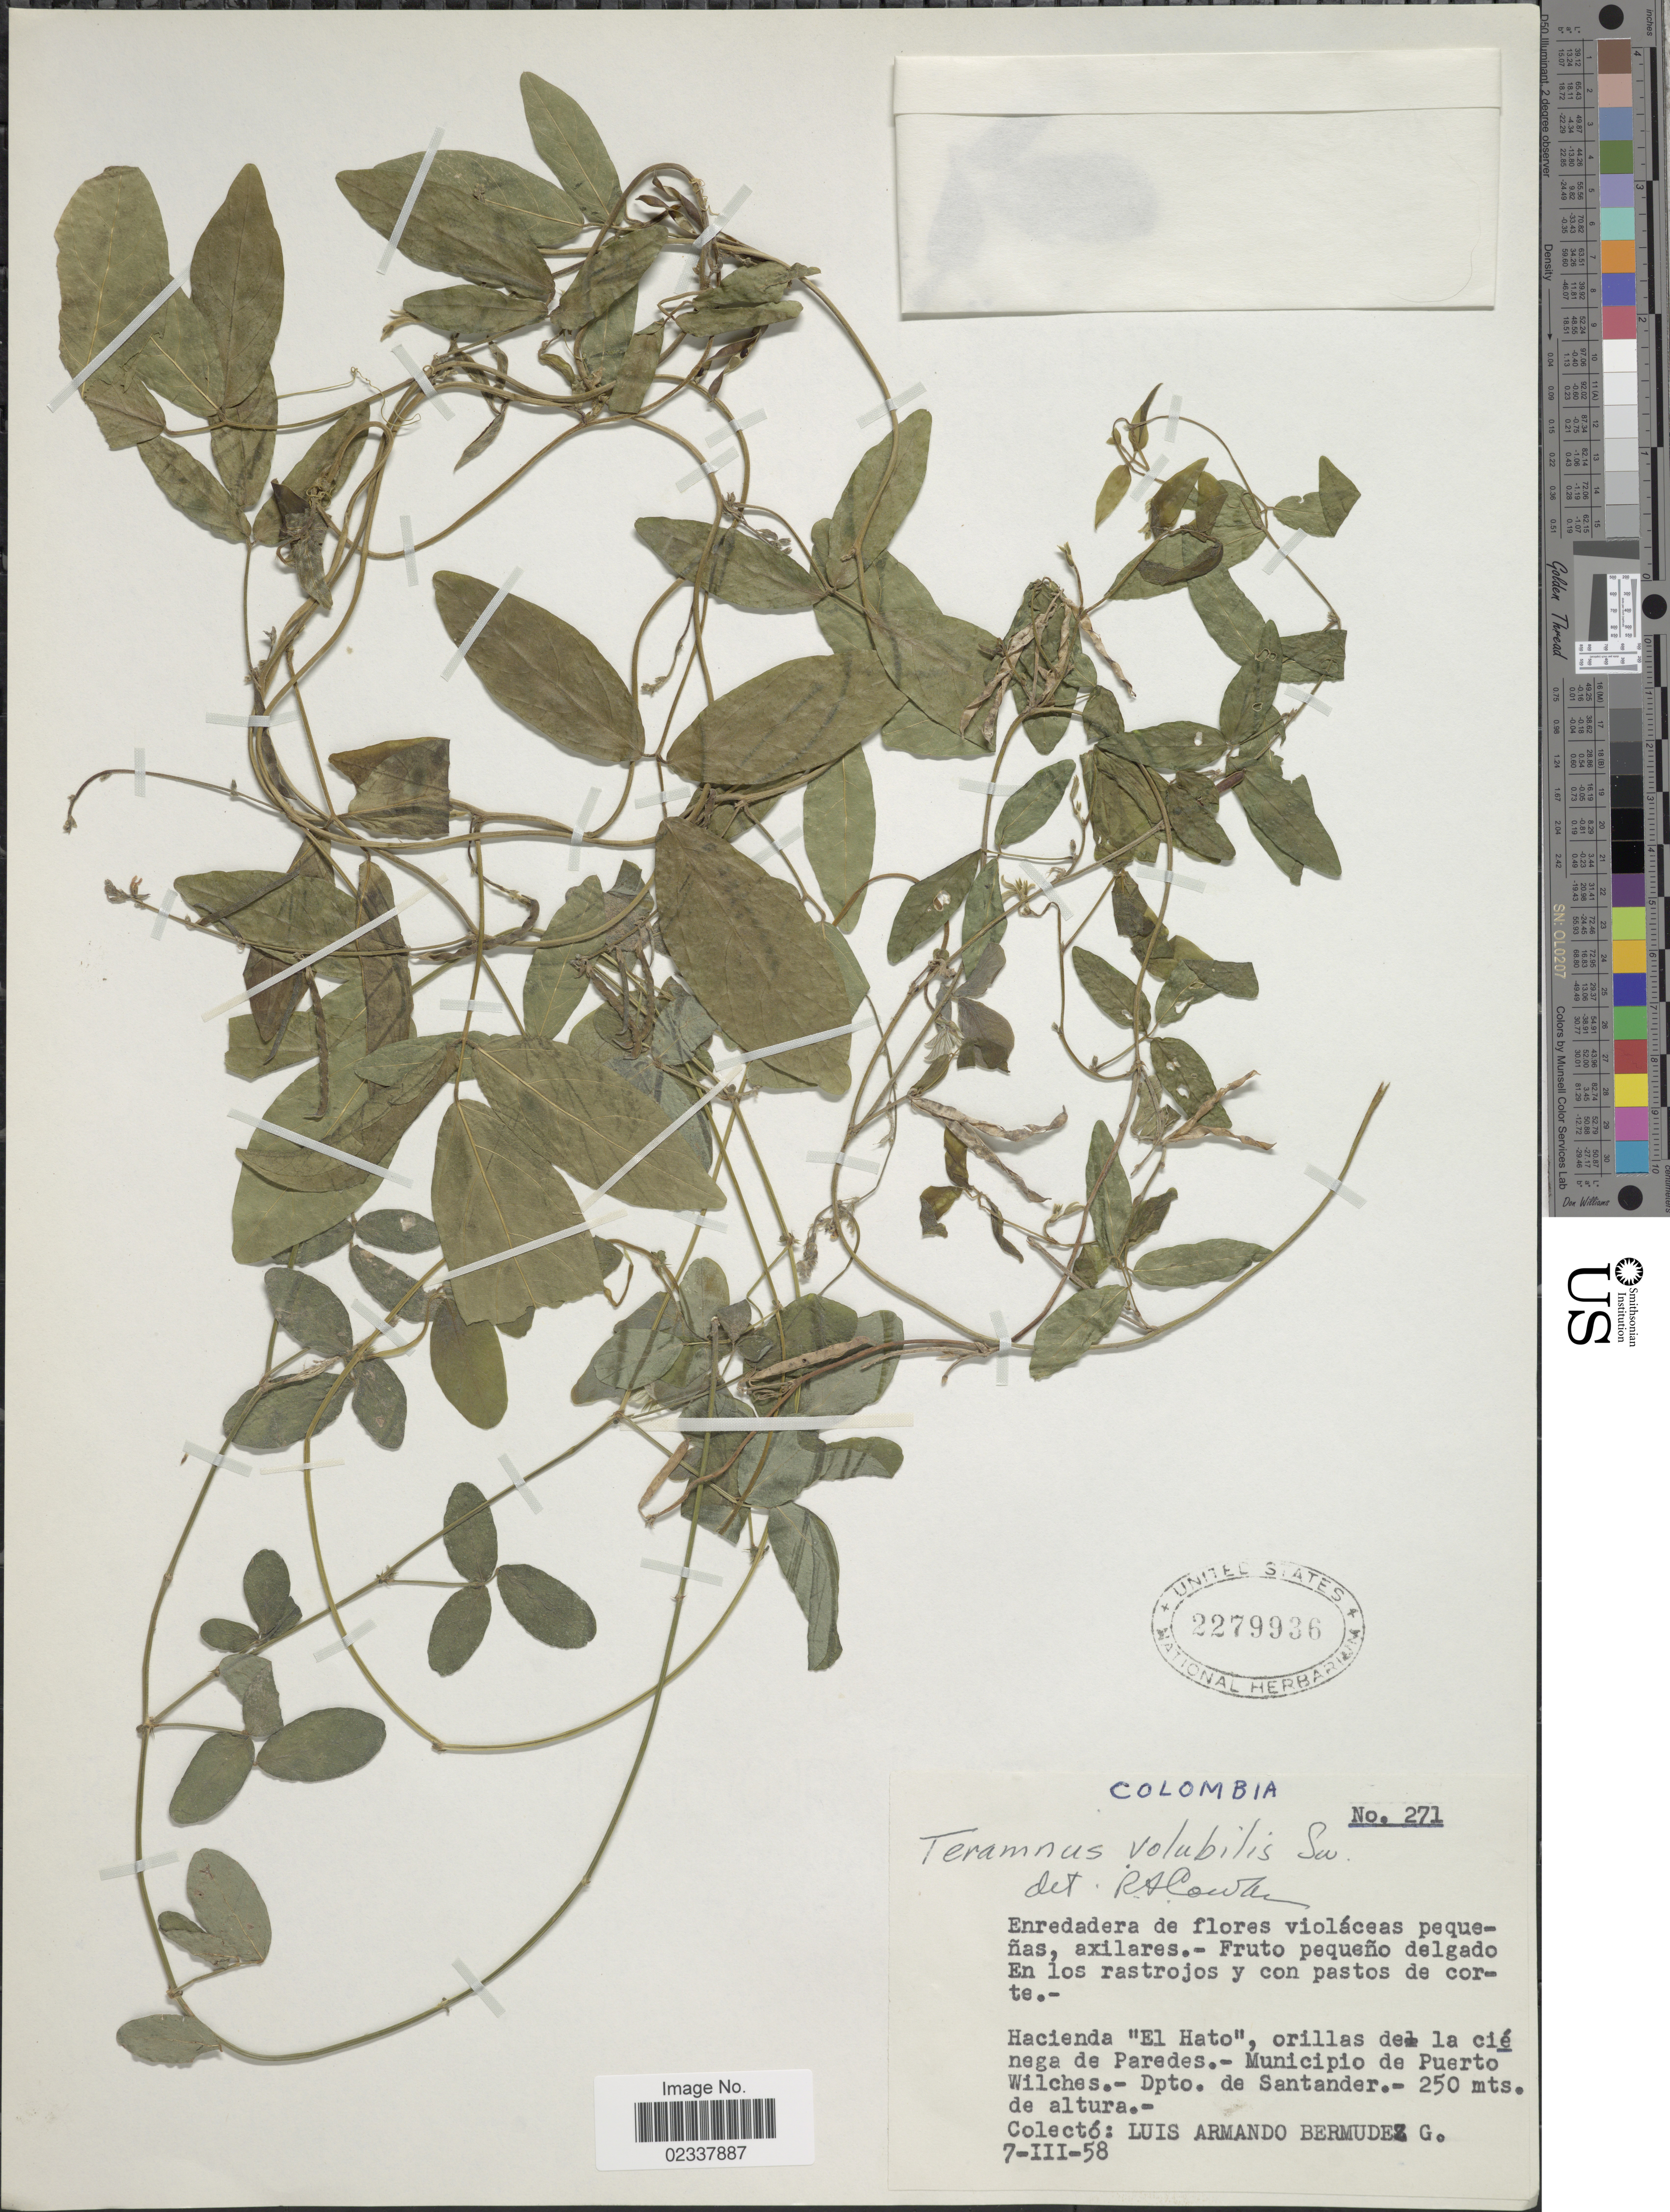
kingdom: Plantae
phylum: Tracheophyta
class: Magnoliopsida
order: Fabales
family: Fabaceae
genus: Teramnus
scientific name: Teramnus volubilis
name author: Sw.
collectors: A. Bermudez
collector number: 271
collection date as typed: Transcribed d/m/y: 7/3/58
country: Colombia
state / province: Santander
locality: Hacienda 'El Hato', orillas de la ciénega de Paredes. - Municipio de Puerto Wilches. - Dpto. de Santander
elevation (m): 250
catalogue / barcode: US 2279936